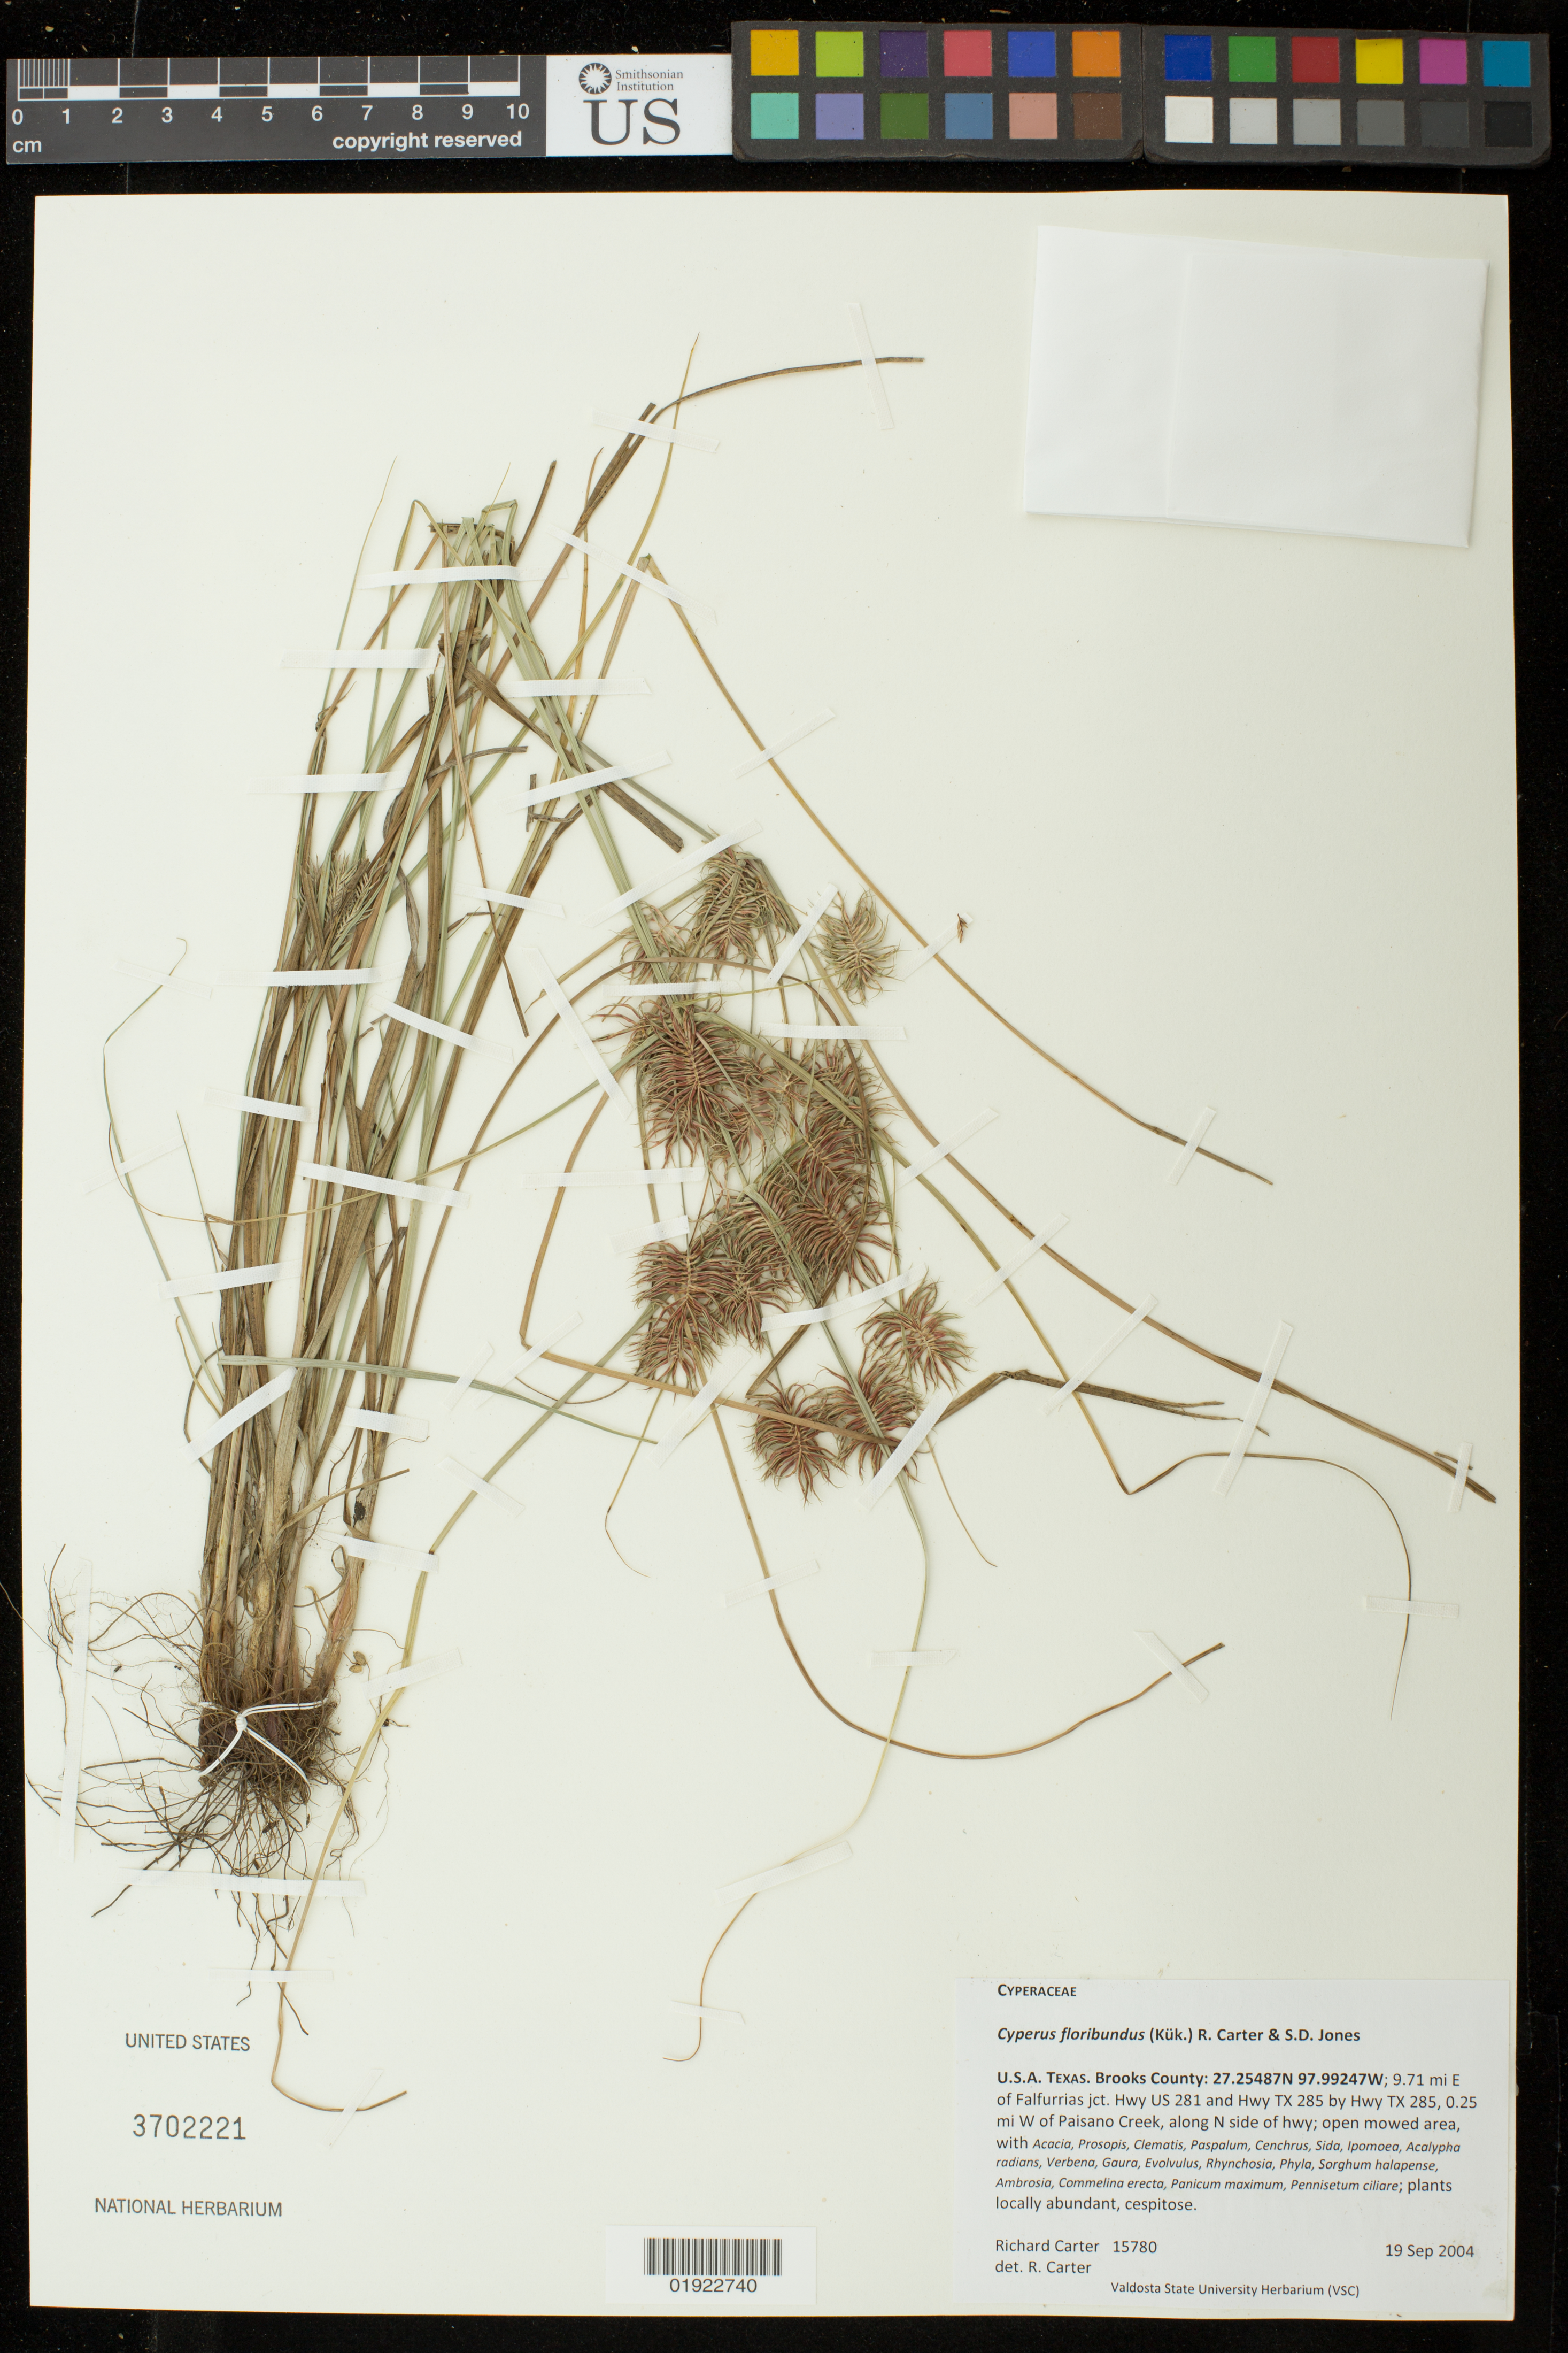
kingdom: Plantae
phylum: Tracheophyta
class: Liliopsida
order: Poales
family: Cyperaceae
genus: Cyperus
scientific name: Cyperus floribundus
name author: (Kük.) R. Carter & S.D. Jones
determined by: Carter, R.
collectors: R. Carter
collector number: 15780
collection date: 2004-09-19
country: United States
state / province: Texas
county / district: Brooks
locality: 9.71 mi E of Falfurrias jct. Hwy US 281 and Hwy TX 285 by Hwy Tx 285, 0.25 mi W of Paisano Creek, along N side of hwy.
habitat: Open mowed area.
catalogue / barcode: US 3702221